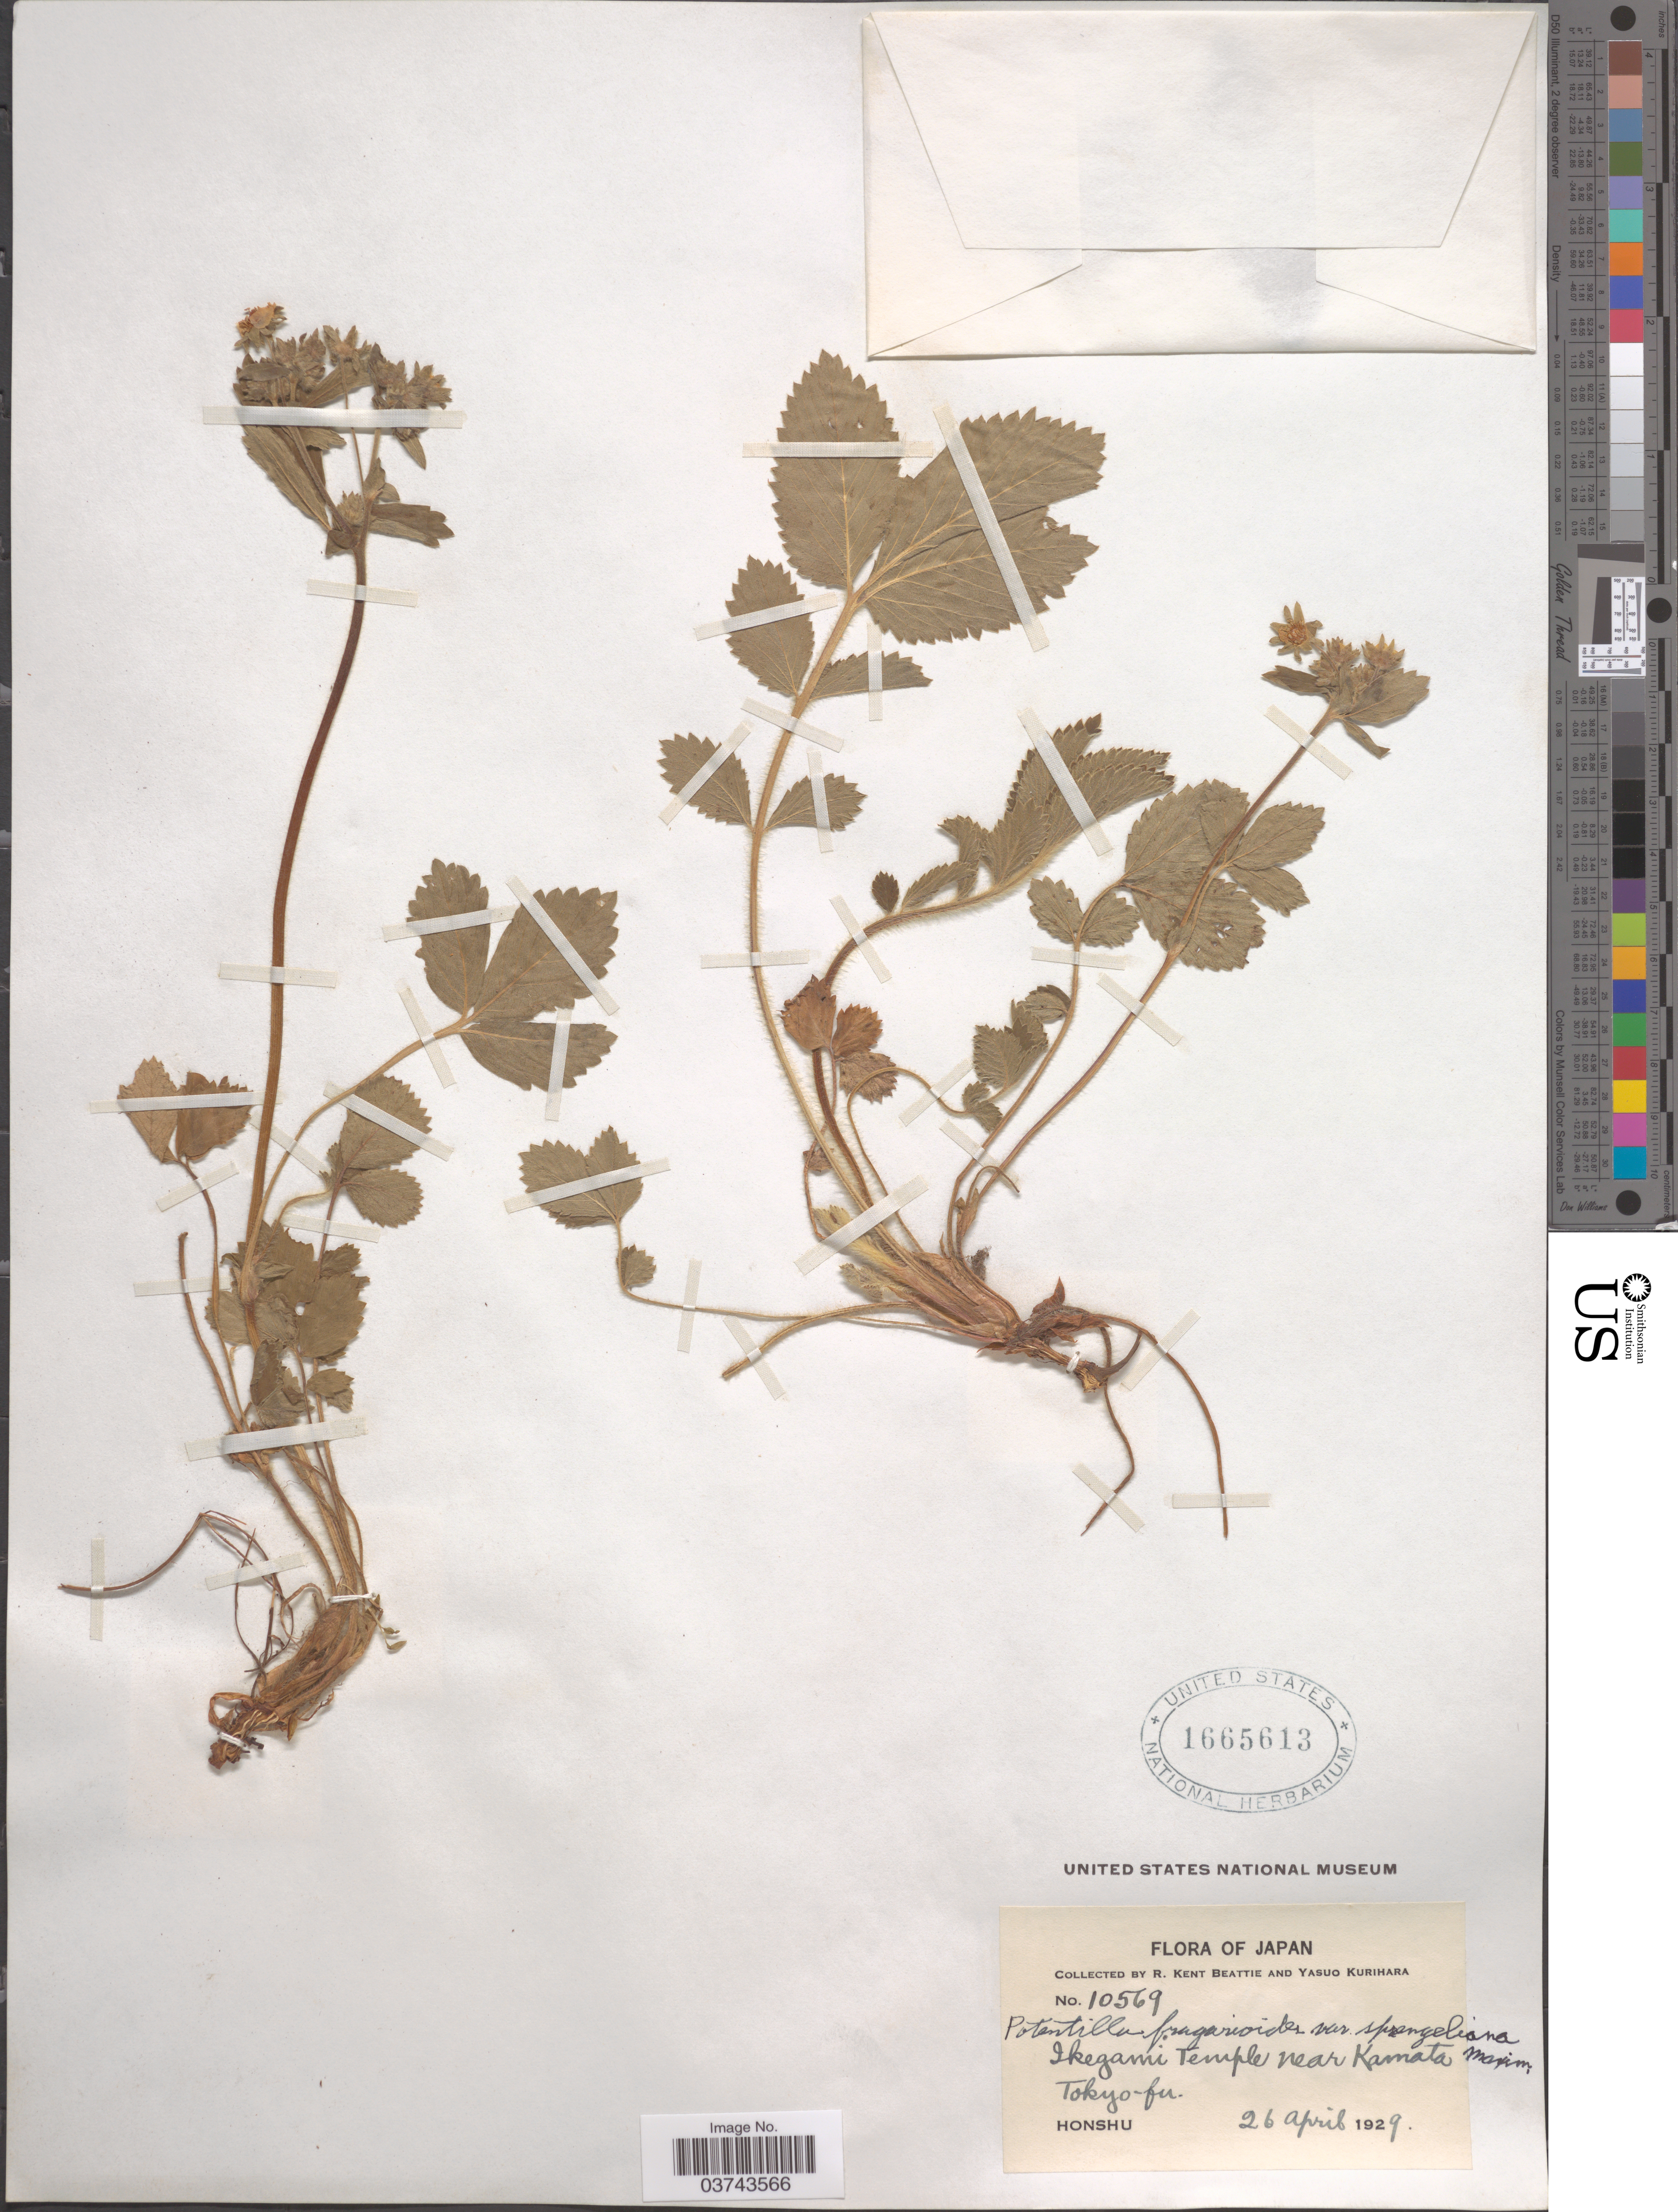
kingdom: Plantae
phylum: Tracheophyta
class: Magnoliopsida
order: Rosales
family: Rosaceae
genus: Potentilla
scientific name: Potentilla fragarioides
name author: L.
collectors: R. K. Beattie & Y. Kurihara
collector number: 10569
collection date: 1929-04-26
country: Japan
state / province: Tokyo, Federal City of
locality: Ikegami Temple near Kamata Tokyo-fu.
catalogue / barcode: US 1665613